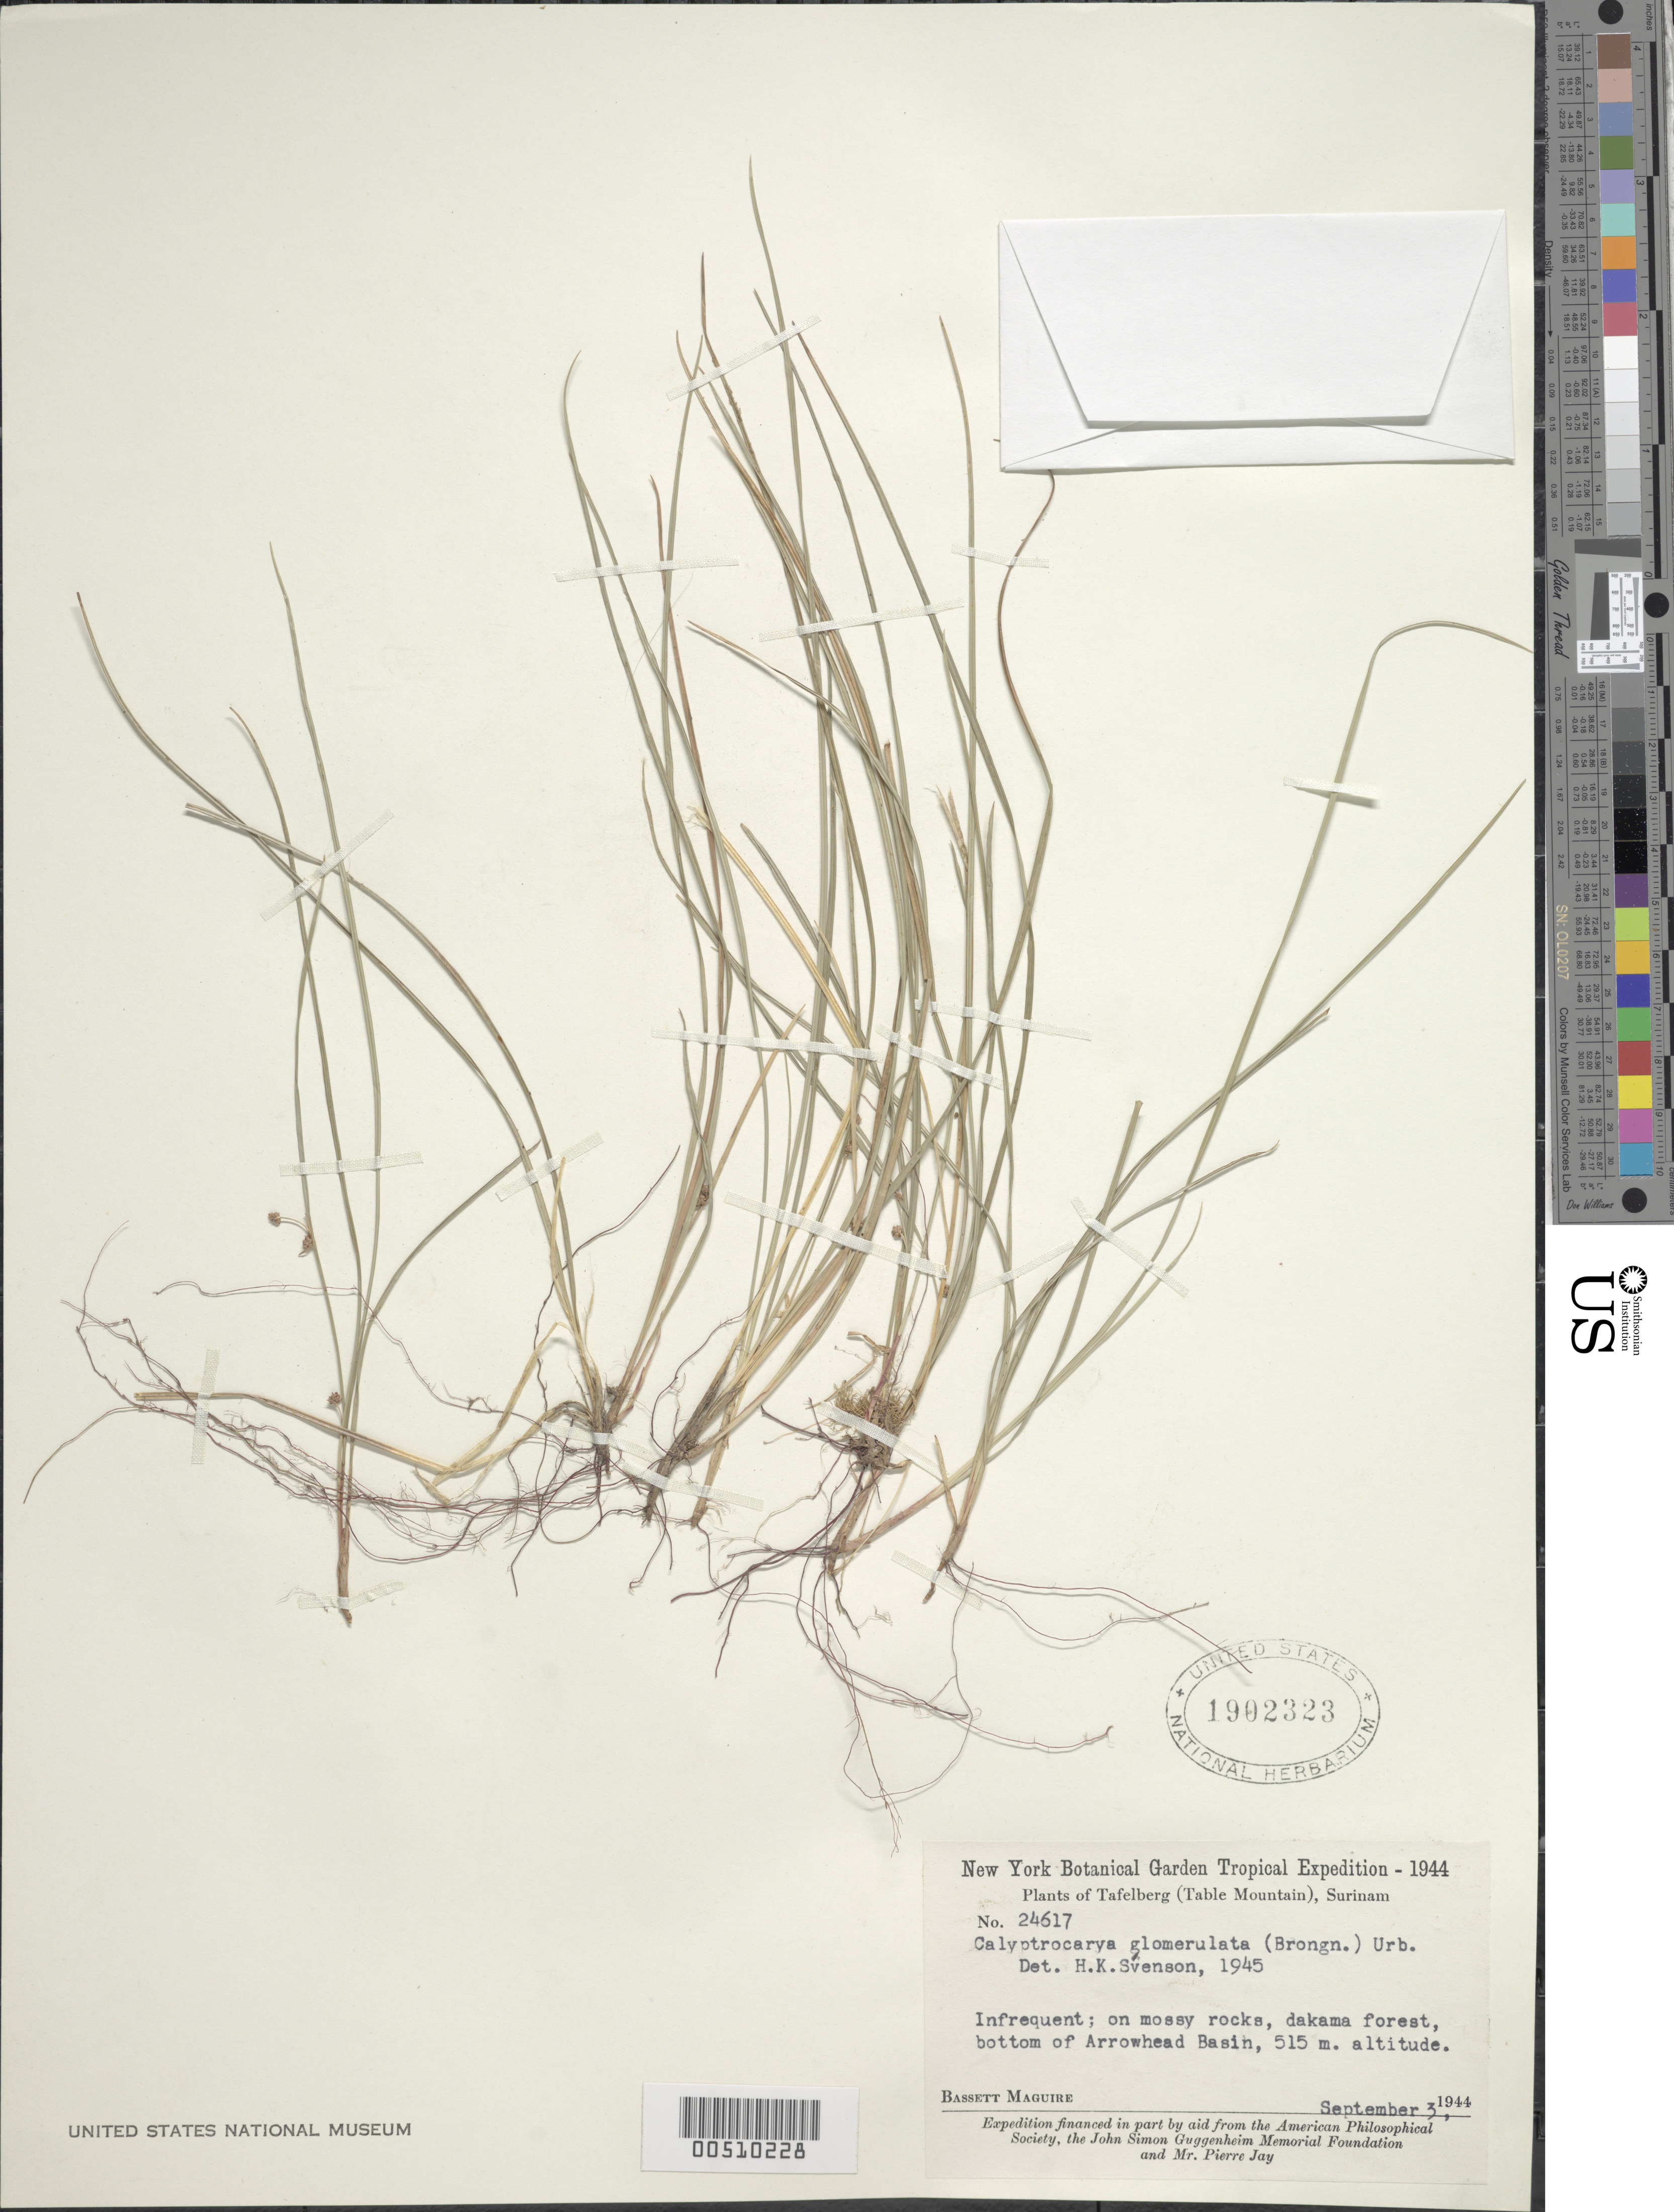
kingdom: Plantae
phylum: Tracheophyta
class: Liliopsida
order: Poales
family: Cyperaceae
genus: Calyptrocarya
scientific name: Calyptrocarya glomerulata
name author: (Brongn.) Urb.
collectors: B. Maguire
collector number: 24617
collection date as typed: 03 Sep 1944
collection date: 1944-09-03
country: Suriname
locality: Tafelberg (Table Mountain)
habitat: Dakama forest, bottow of Arrowhead Basin, on mossy rocks.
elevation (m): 515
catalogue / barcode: US 1902323